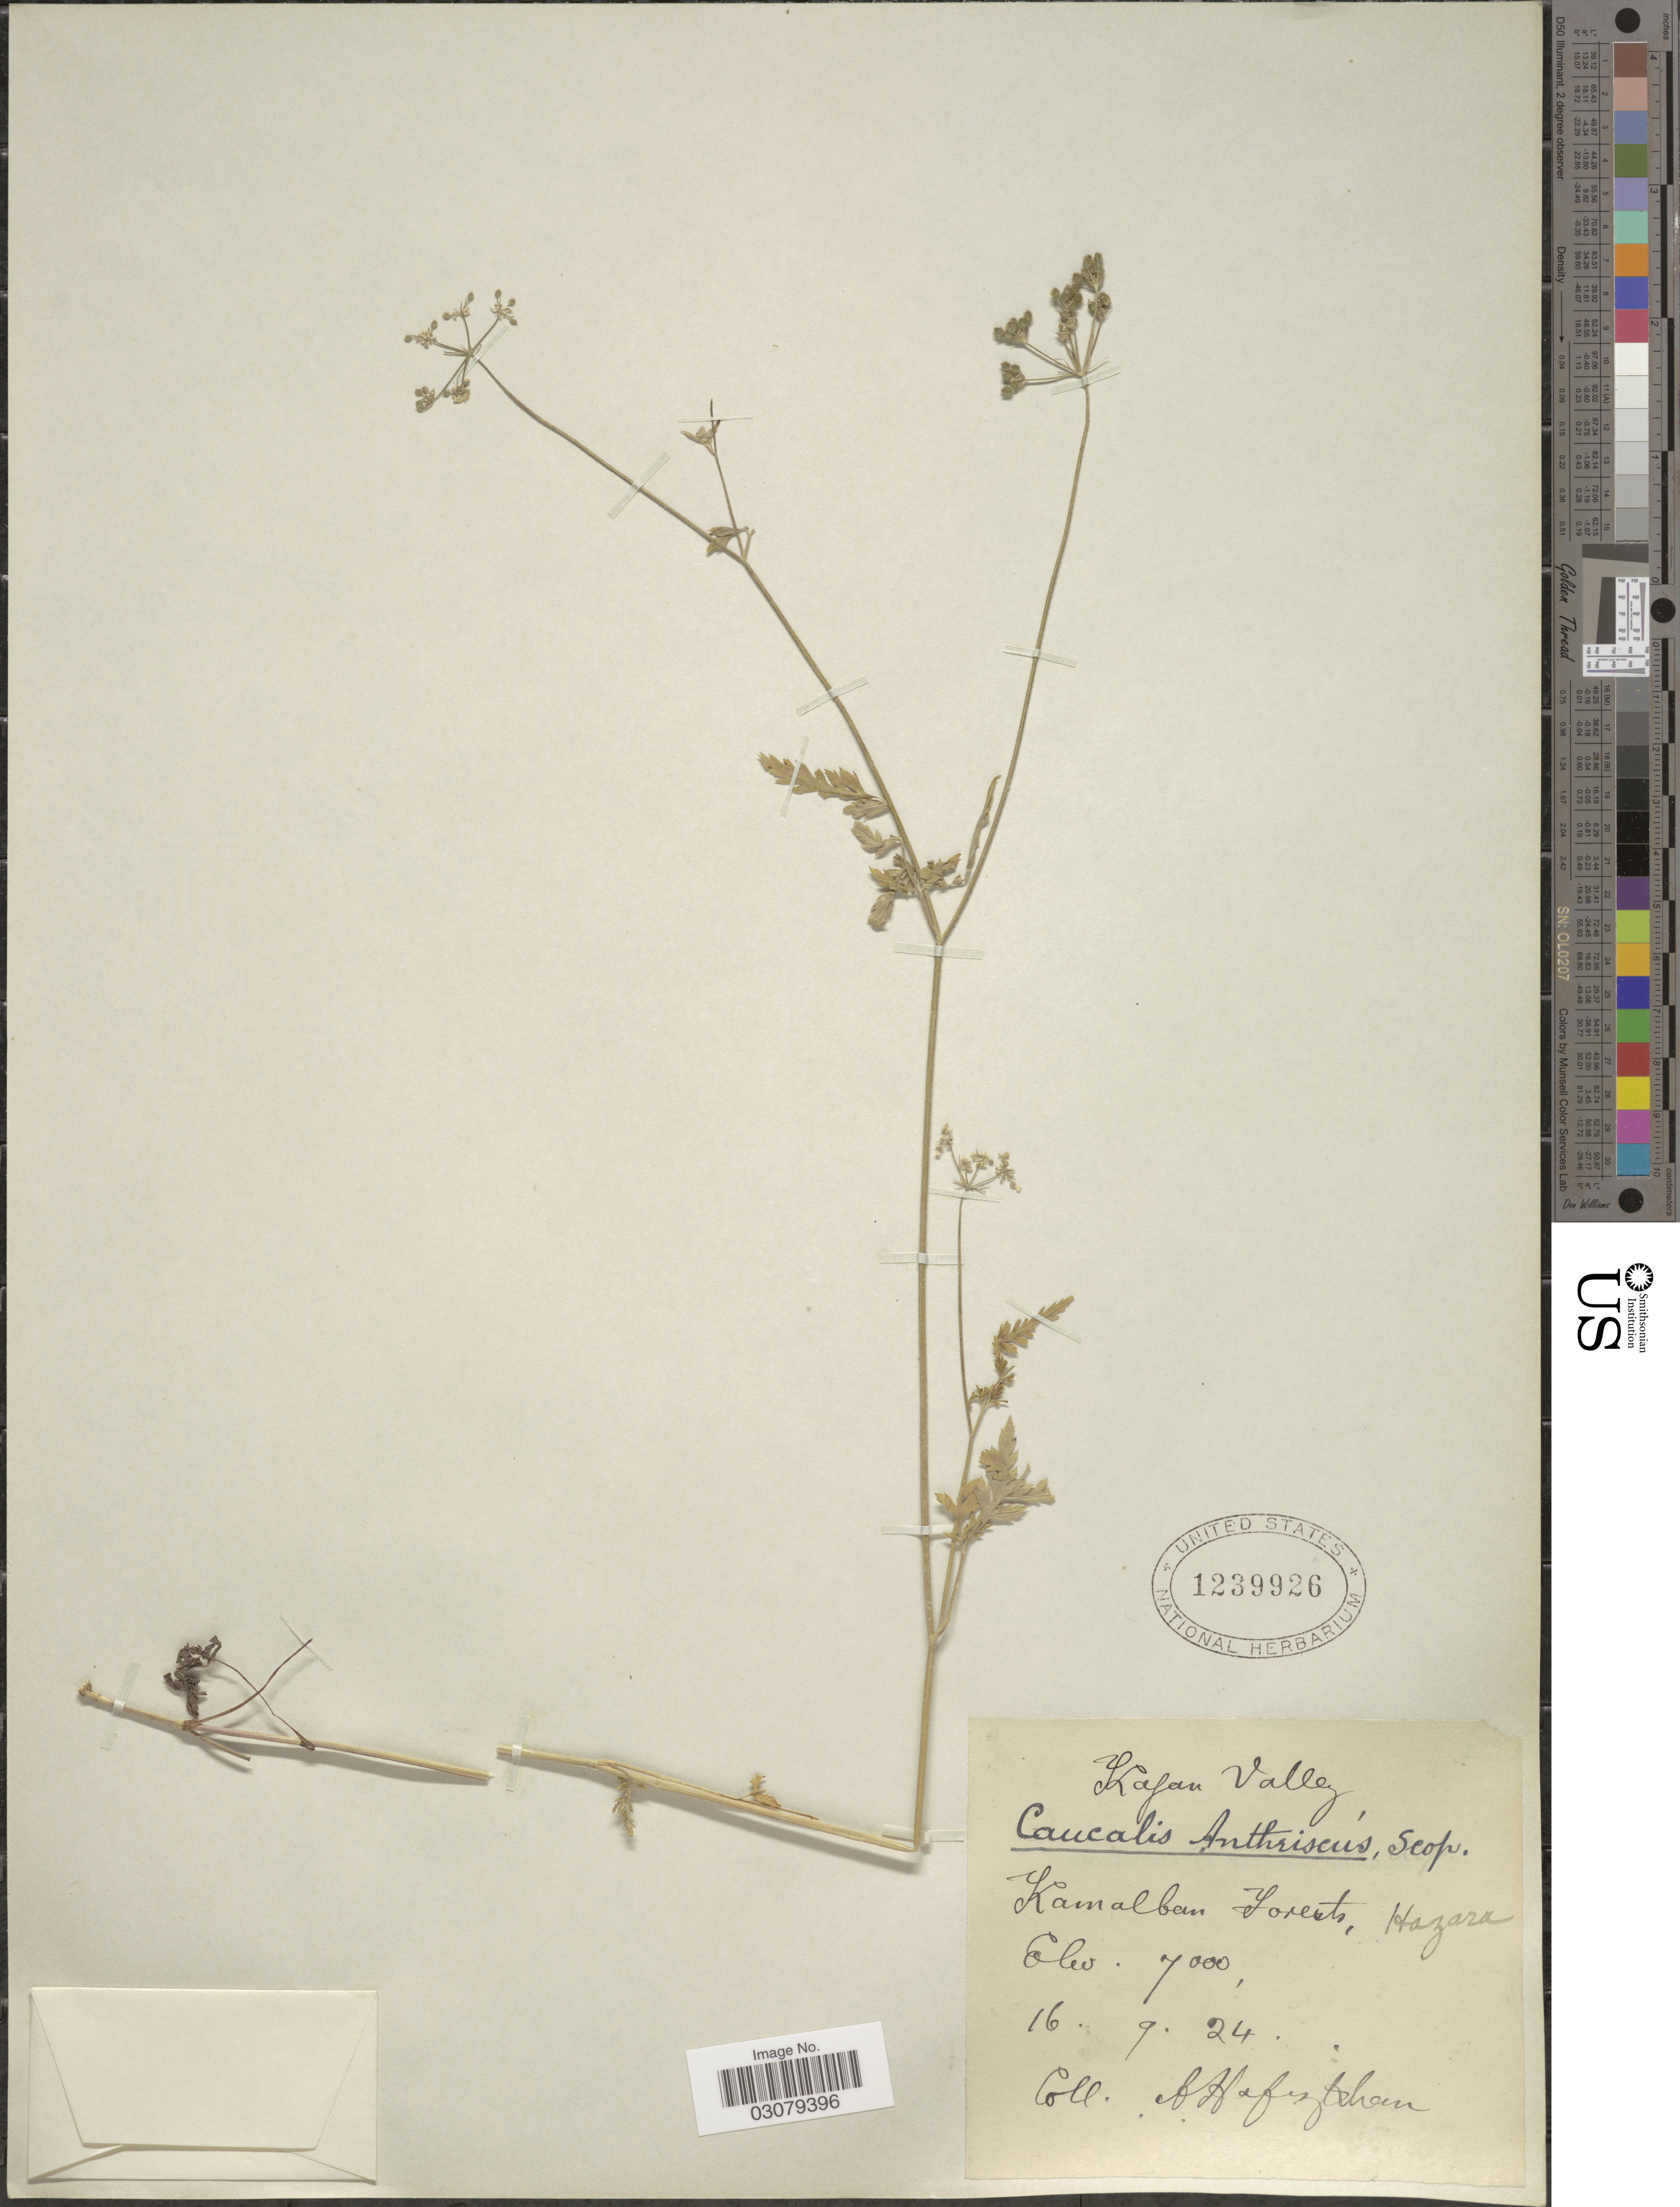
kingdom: Plantae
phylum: Tracheophyta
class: Magnoliopsida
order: Apiales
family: Apiaceae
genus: Torilis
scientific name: Torilis japonica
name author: (Houtt.) DC.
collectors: A. Hafzthan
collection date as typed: Transcribed d/m/y: 16/9/24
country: Pakistan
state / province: Khyber Pakhtunkhwa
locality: Kagan Valley, Kamalban Forests, Hazara.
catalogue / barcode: US 1239926